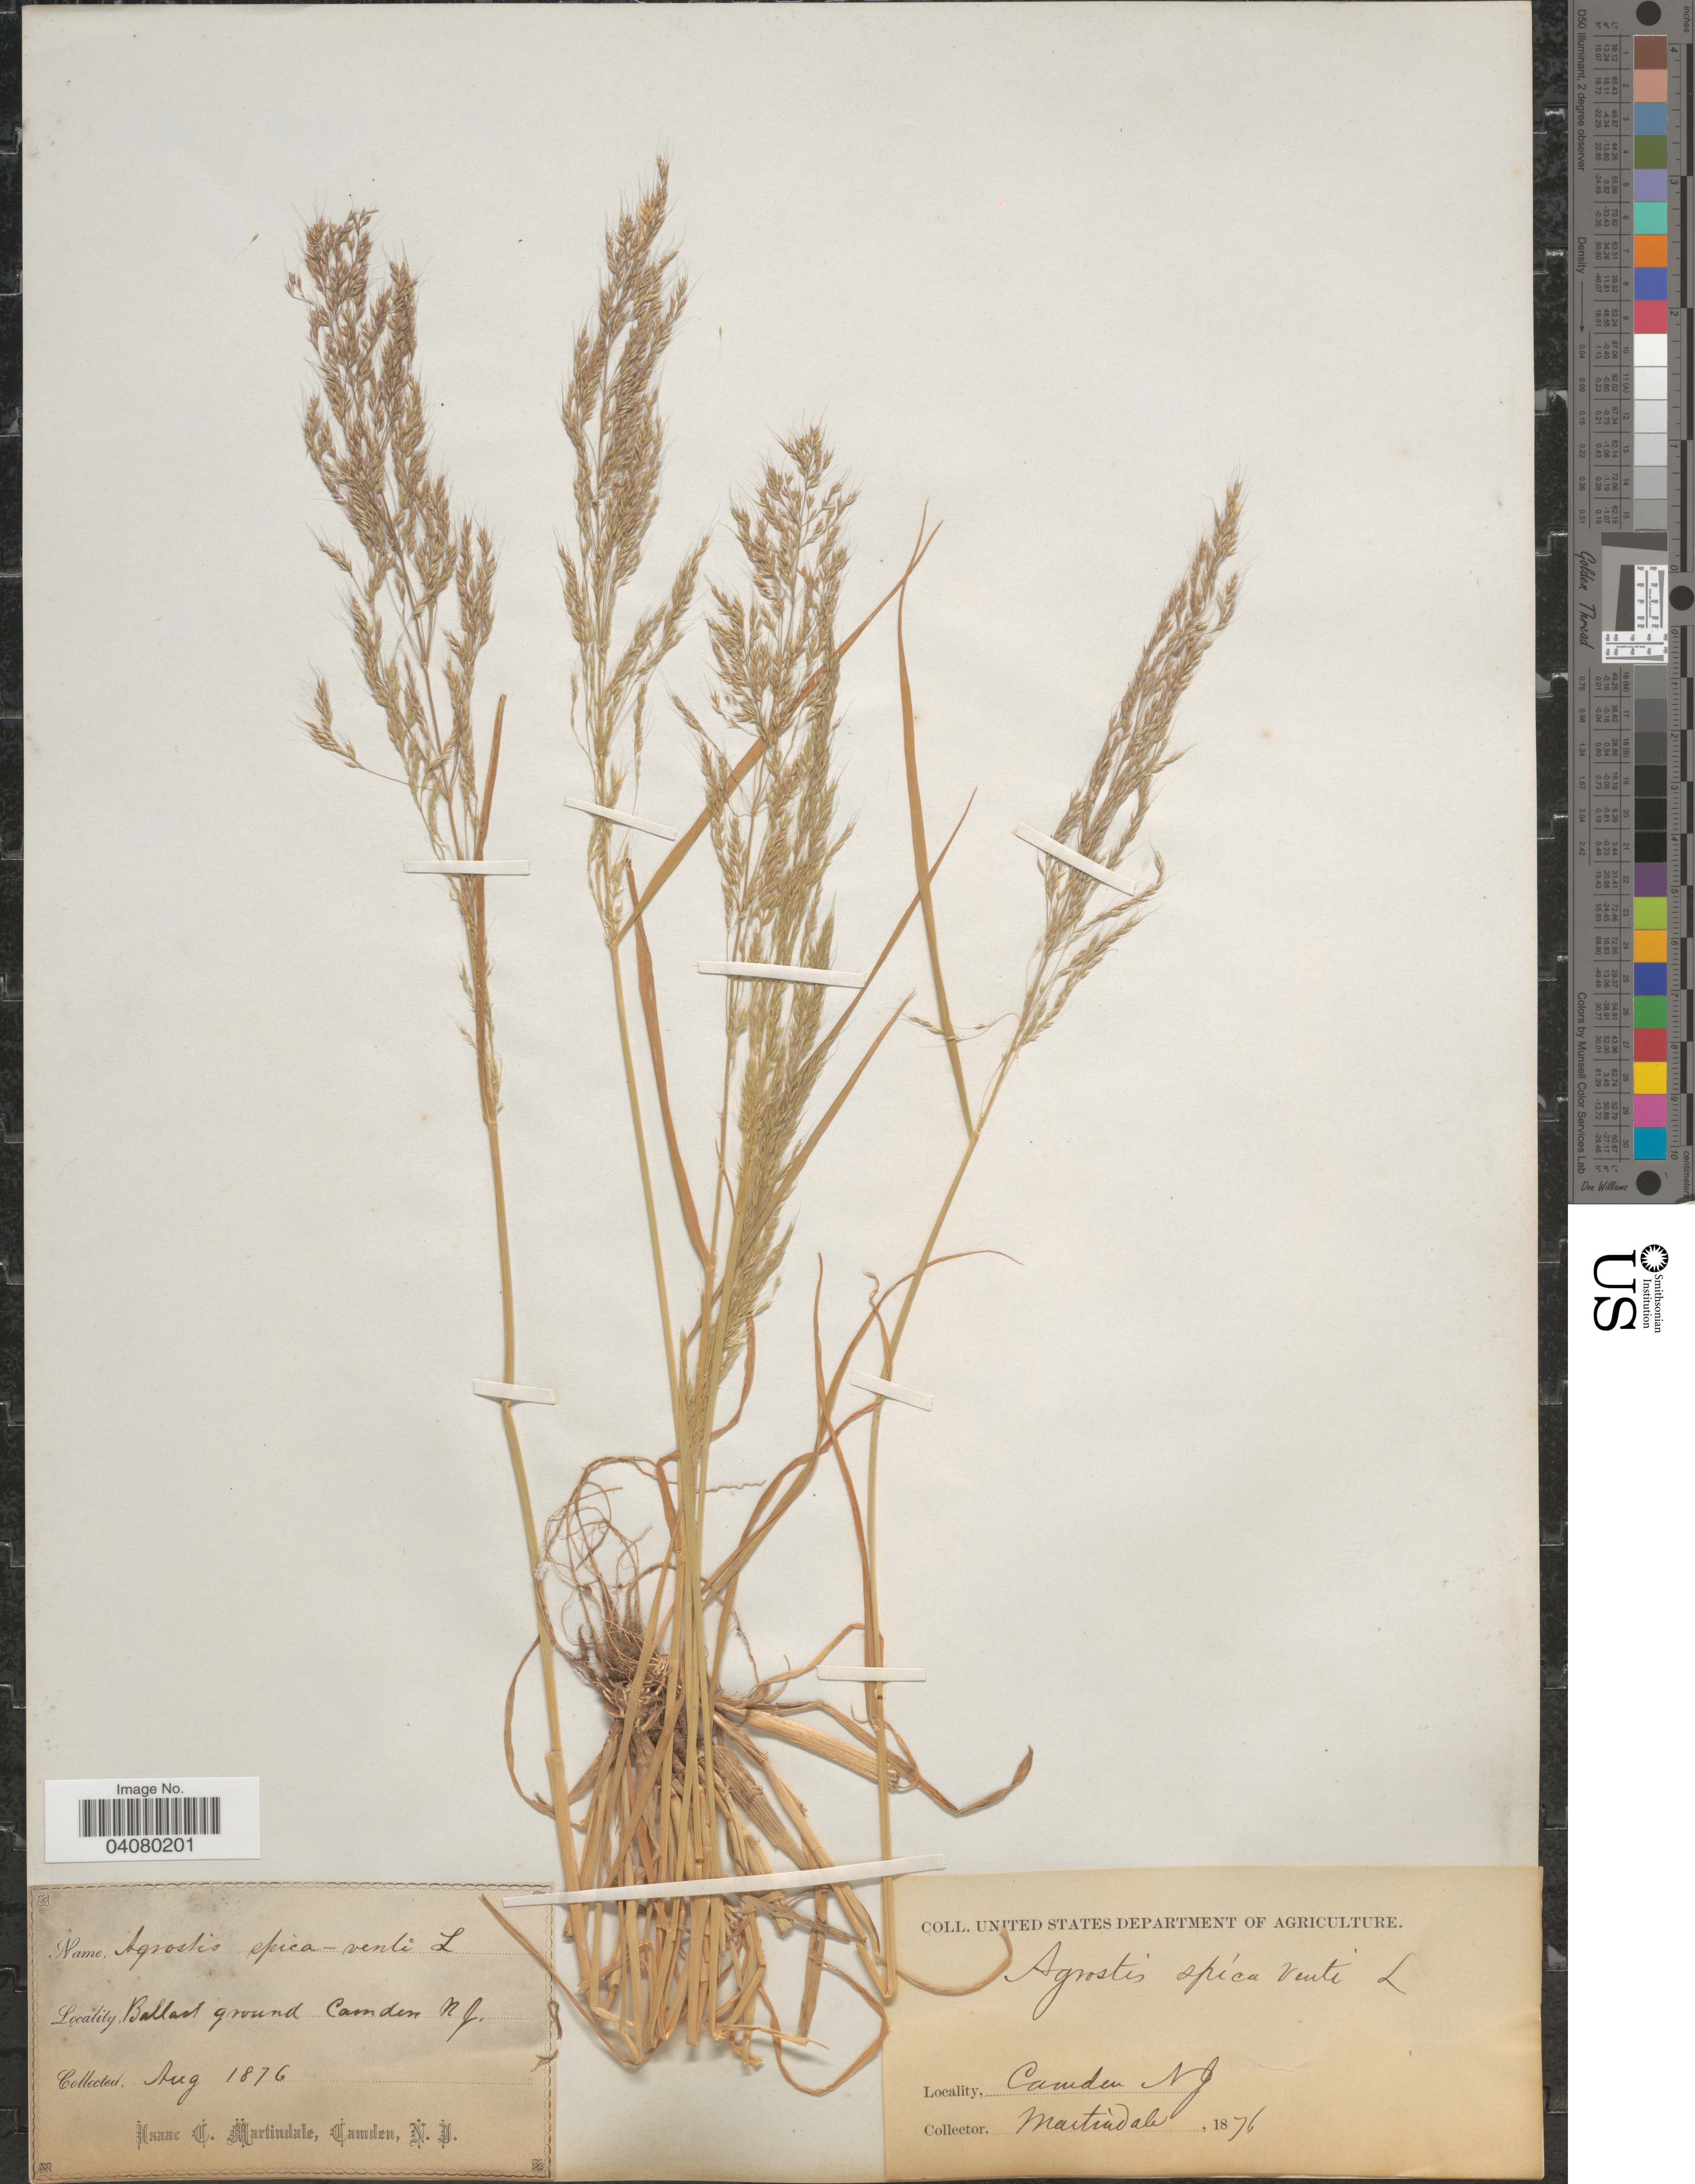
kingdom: Plantae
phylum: Tracheophyta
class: Liliopsida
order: Poales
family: Poaceae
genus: Apera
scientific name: Apera spica-venti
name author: (L.) P. Beauv.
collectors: I. C. Martindale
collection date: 1876-08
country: United States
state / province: New Jersey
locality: Camden.